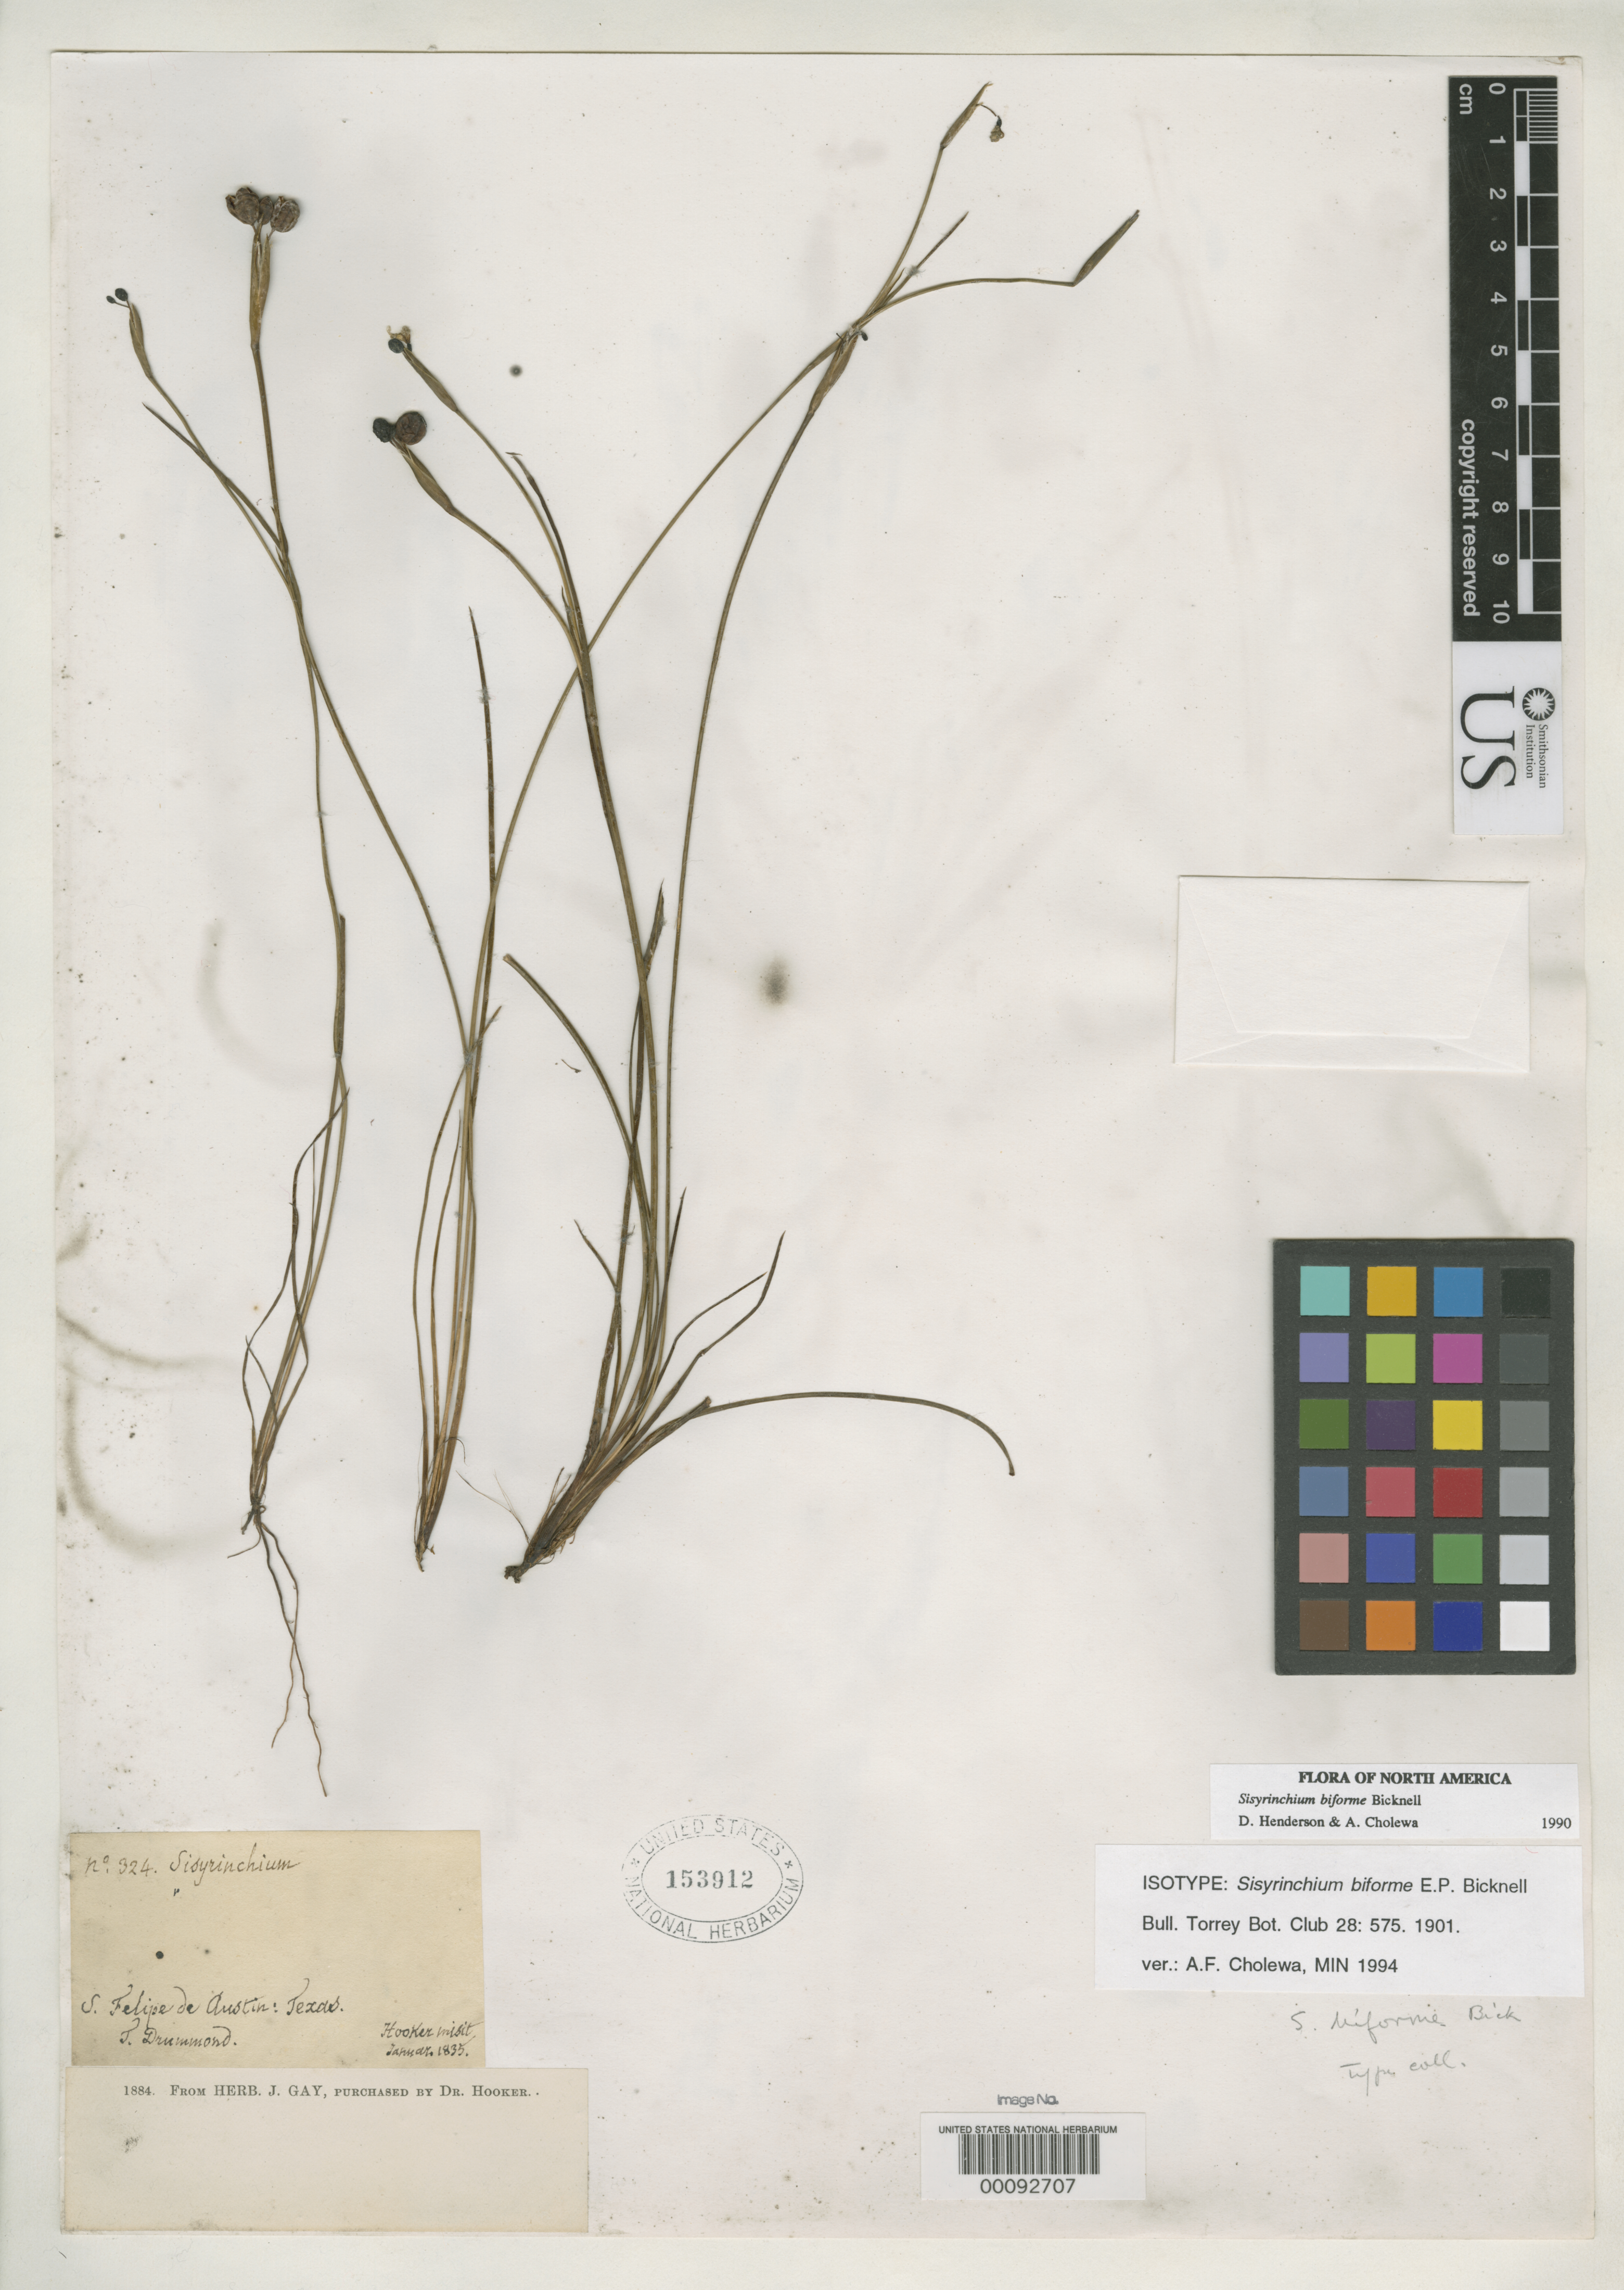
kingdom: Plantae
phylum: Tracheophyta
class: Liliopsida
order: Asparagales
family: Iridaceae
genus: Sisyrinchium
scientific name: Sisyrinchium biforme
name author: E.P. Bicknell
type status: Isotype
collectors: T. Drummond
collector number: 324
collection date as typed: Jan 1835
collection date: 1835-01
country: United States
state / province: Texas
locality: San Felipe de Austin.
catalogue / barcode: US 153912